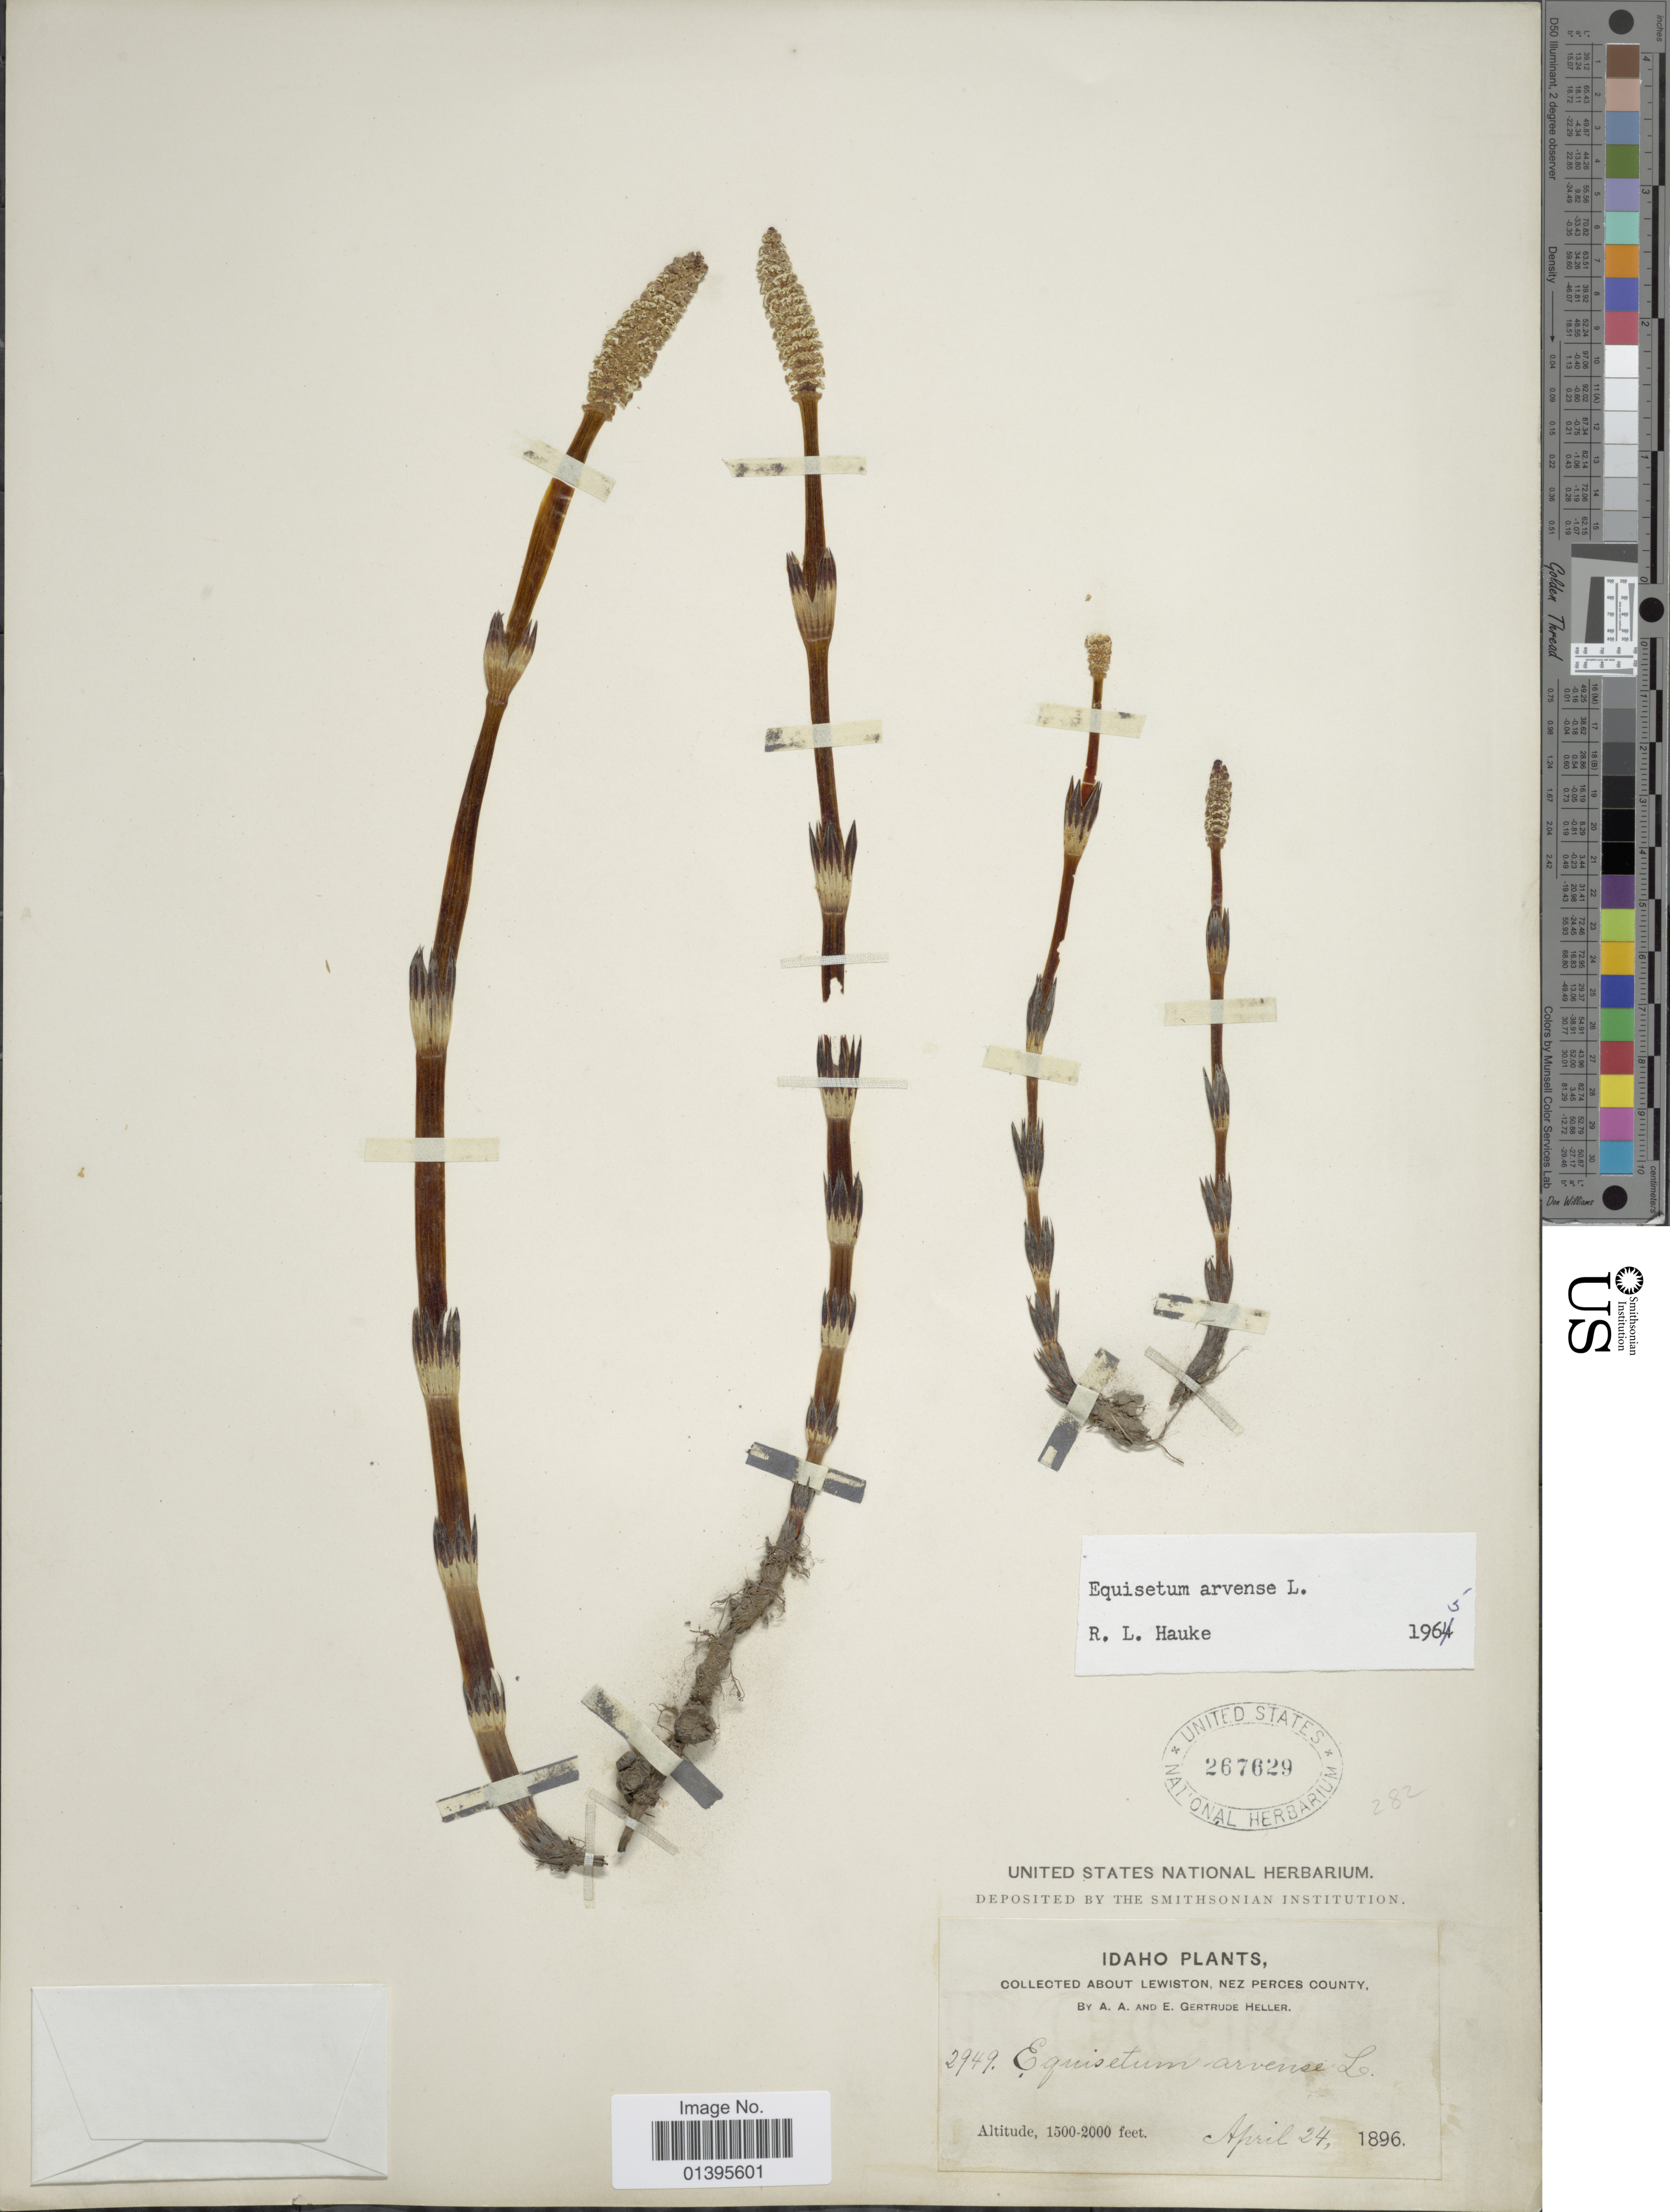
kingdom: Plantae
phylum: Tracheophyta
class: Polypodiopsida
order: Equisetales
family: Equisetaceae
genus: Equisetum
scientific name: Equisetum arvense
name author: L.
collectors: A. A. Heller & E. G. Heller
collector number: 2949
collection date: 1896-04-24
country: United States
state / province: Idaho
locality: Lewiston, Nez Perces County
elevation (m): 457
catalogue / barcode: US 267629